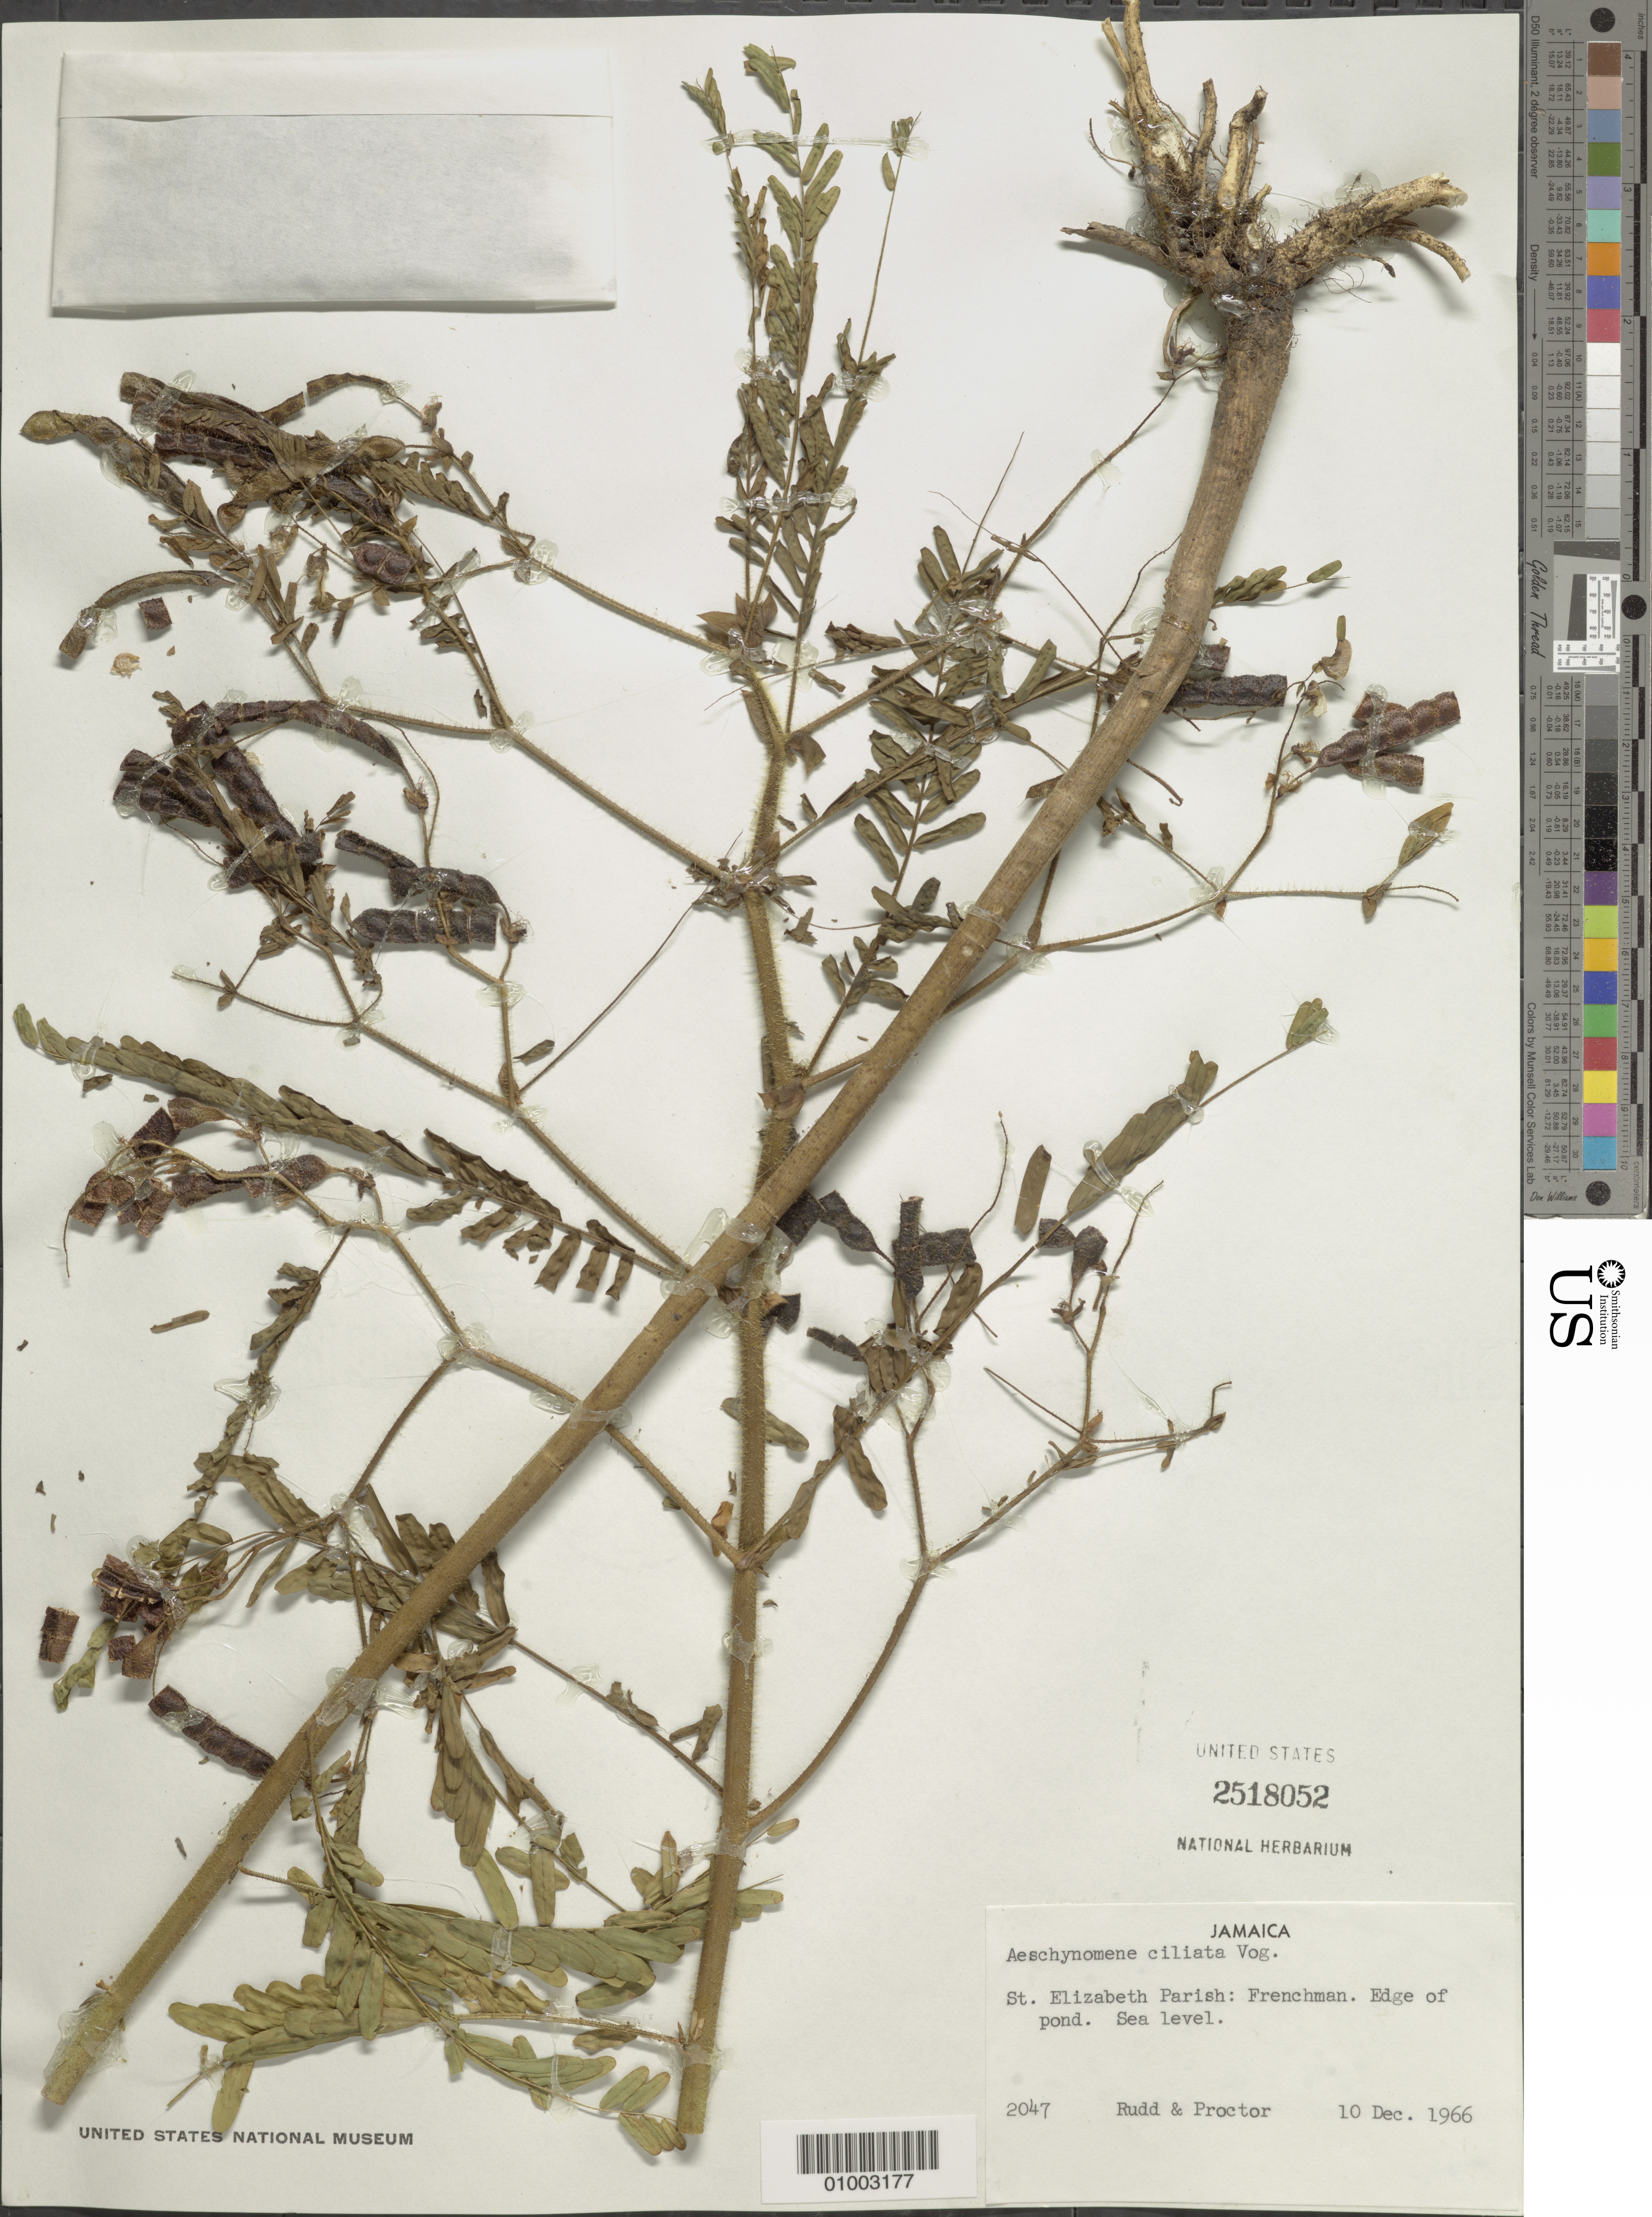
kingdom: Plantae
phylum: Tracheophyta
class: Magnoliopsida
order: Fabales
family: Fabaceae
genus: Aeschynomene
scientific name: Aeschynomene ciliata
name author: Vogel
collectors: V. E. Rudd & G. R. Proctor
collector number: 2047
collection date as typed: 10 Dec 1966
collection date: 1966-12-10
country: Jamaica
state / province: Saint Elizabeth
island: Jamaica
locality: Frenchman, edge of pond, sea level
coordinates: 0 N, 0 E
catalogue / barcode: US 2518052